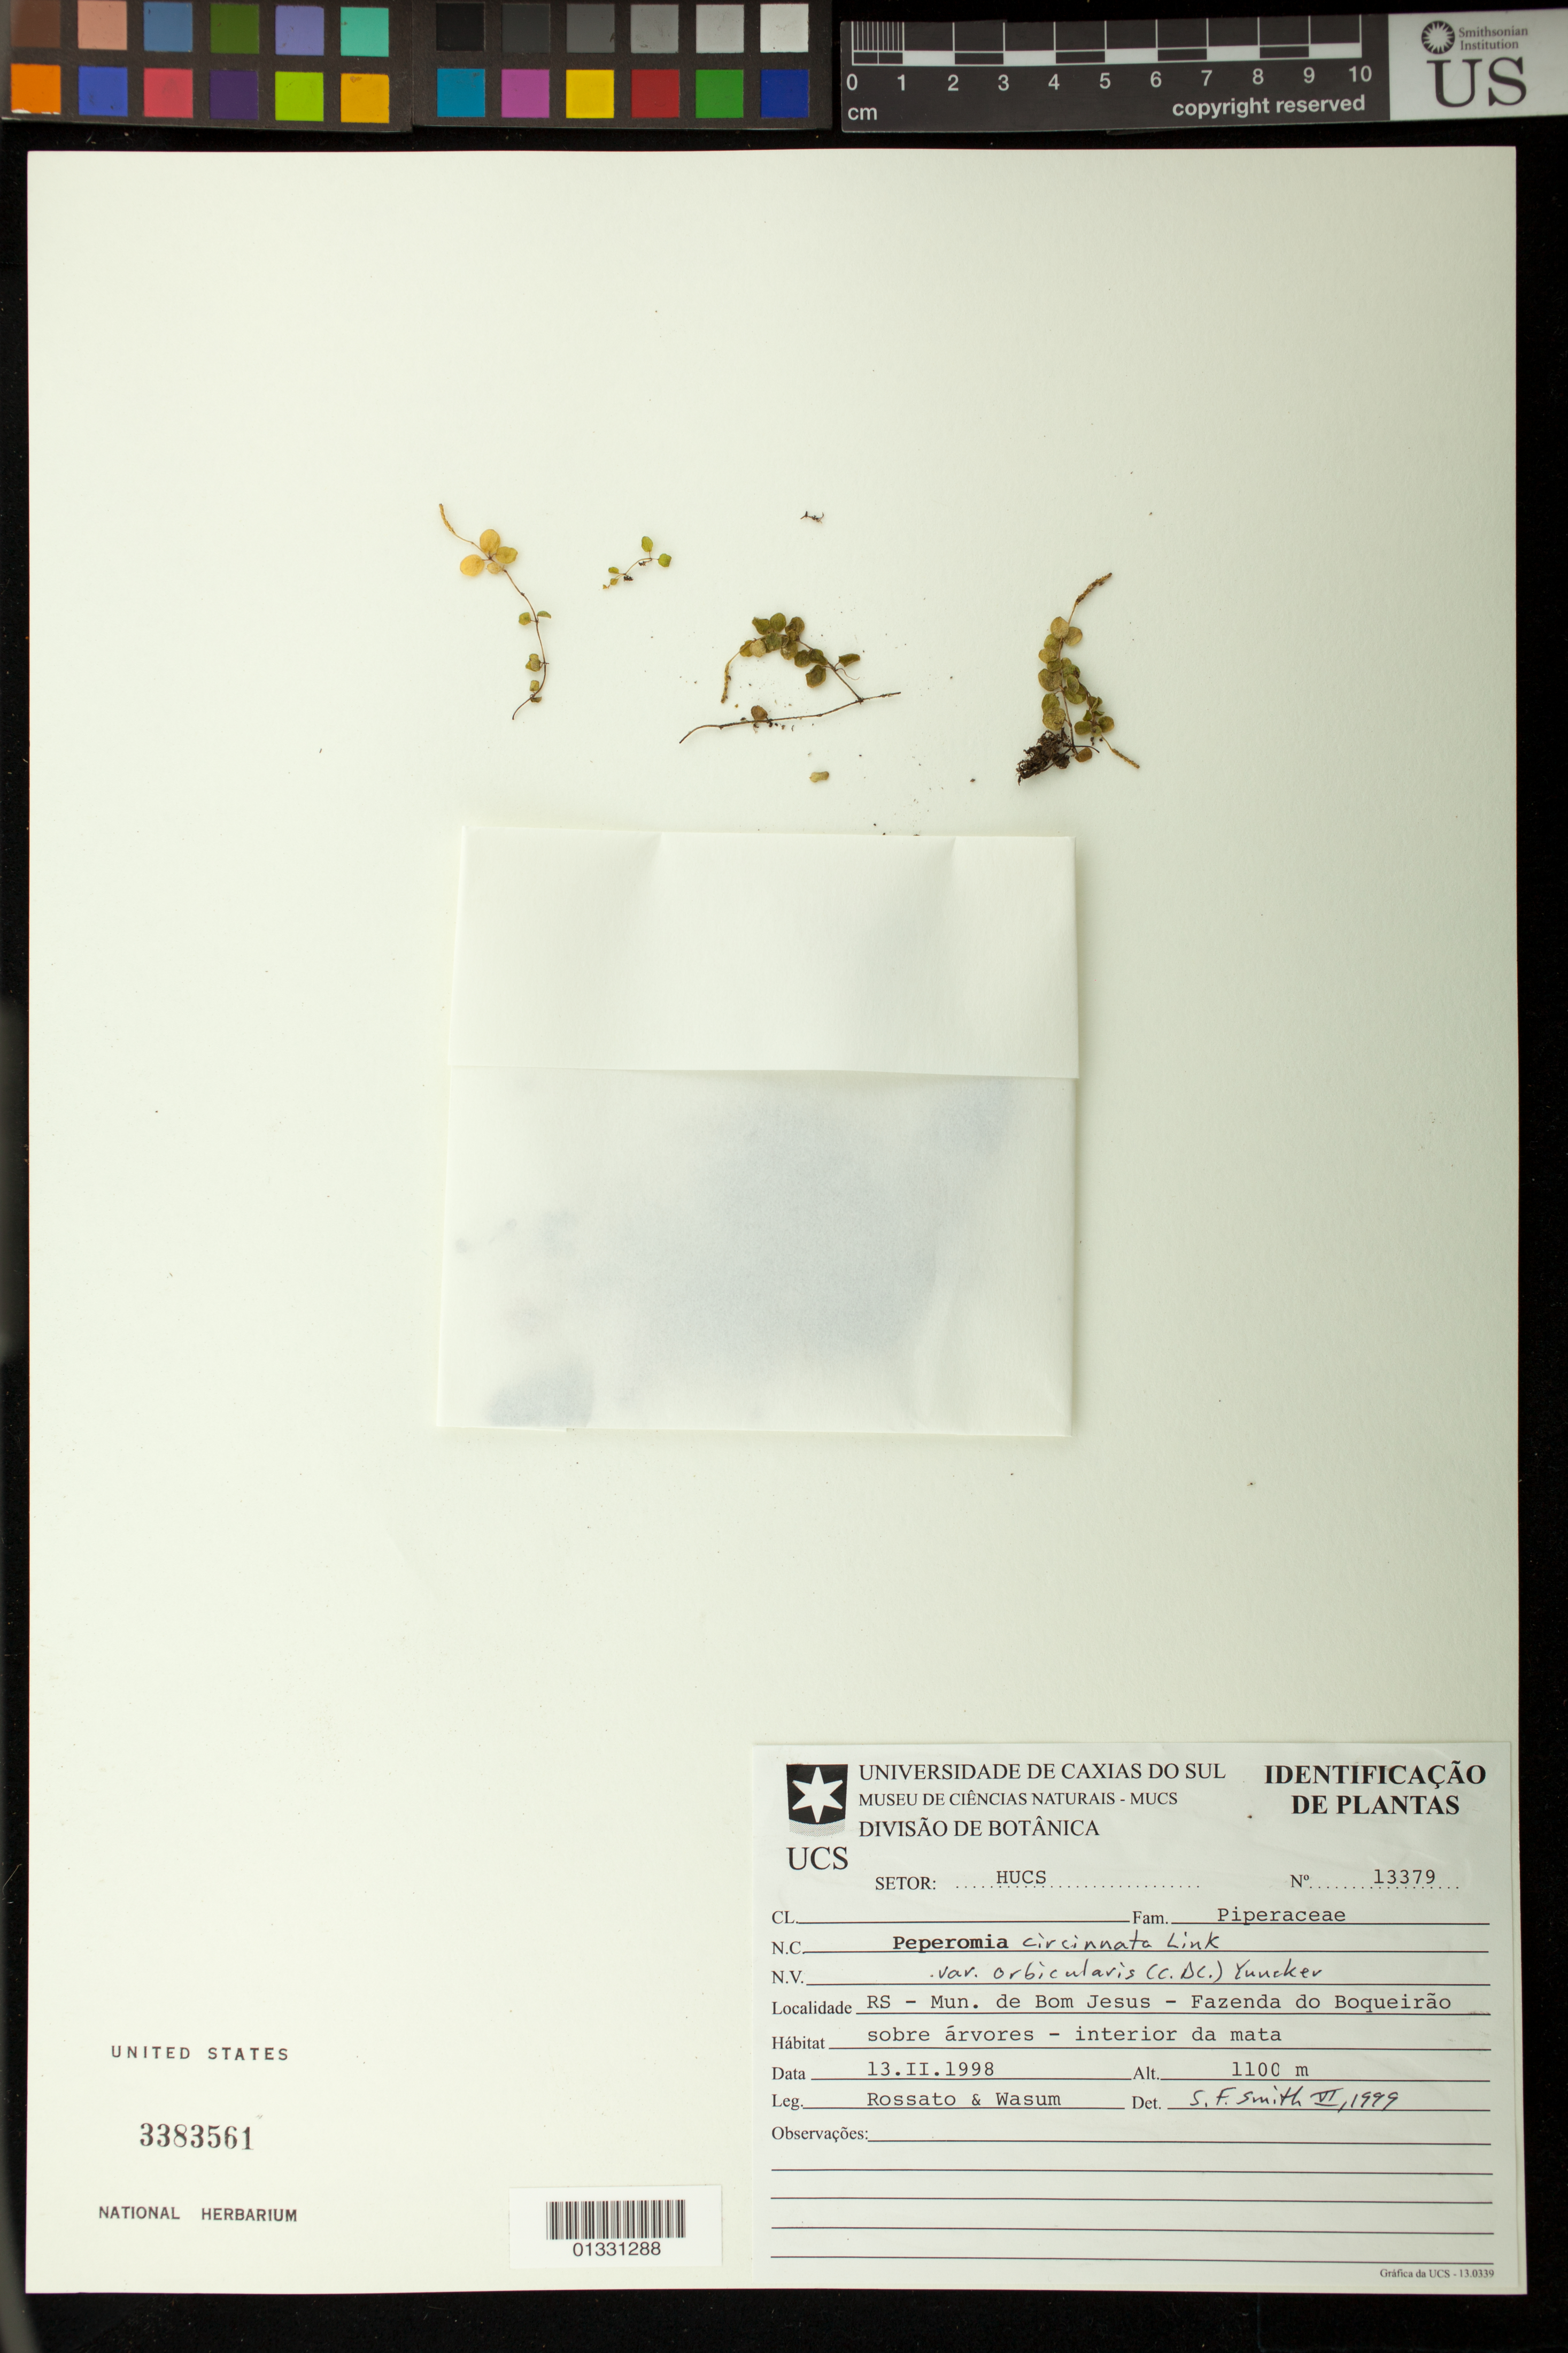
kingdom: Plantae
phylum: Tracheophyta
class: Magnoliopsida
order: Piperales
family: Piperaceae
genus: Peperomia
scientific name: Peperomia circinnata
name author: Link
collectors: -. Rossato & V. Wasum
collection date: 1998-02-13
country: Brazil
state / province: Rio Grande do Sul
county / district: Bom Jesus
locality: Fazenda do Boqueirão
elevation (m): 1100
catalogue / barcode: US 3383561